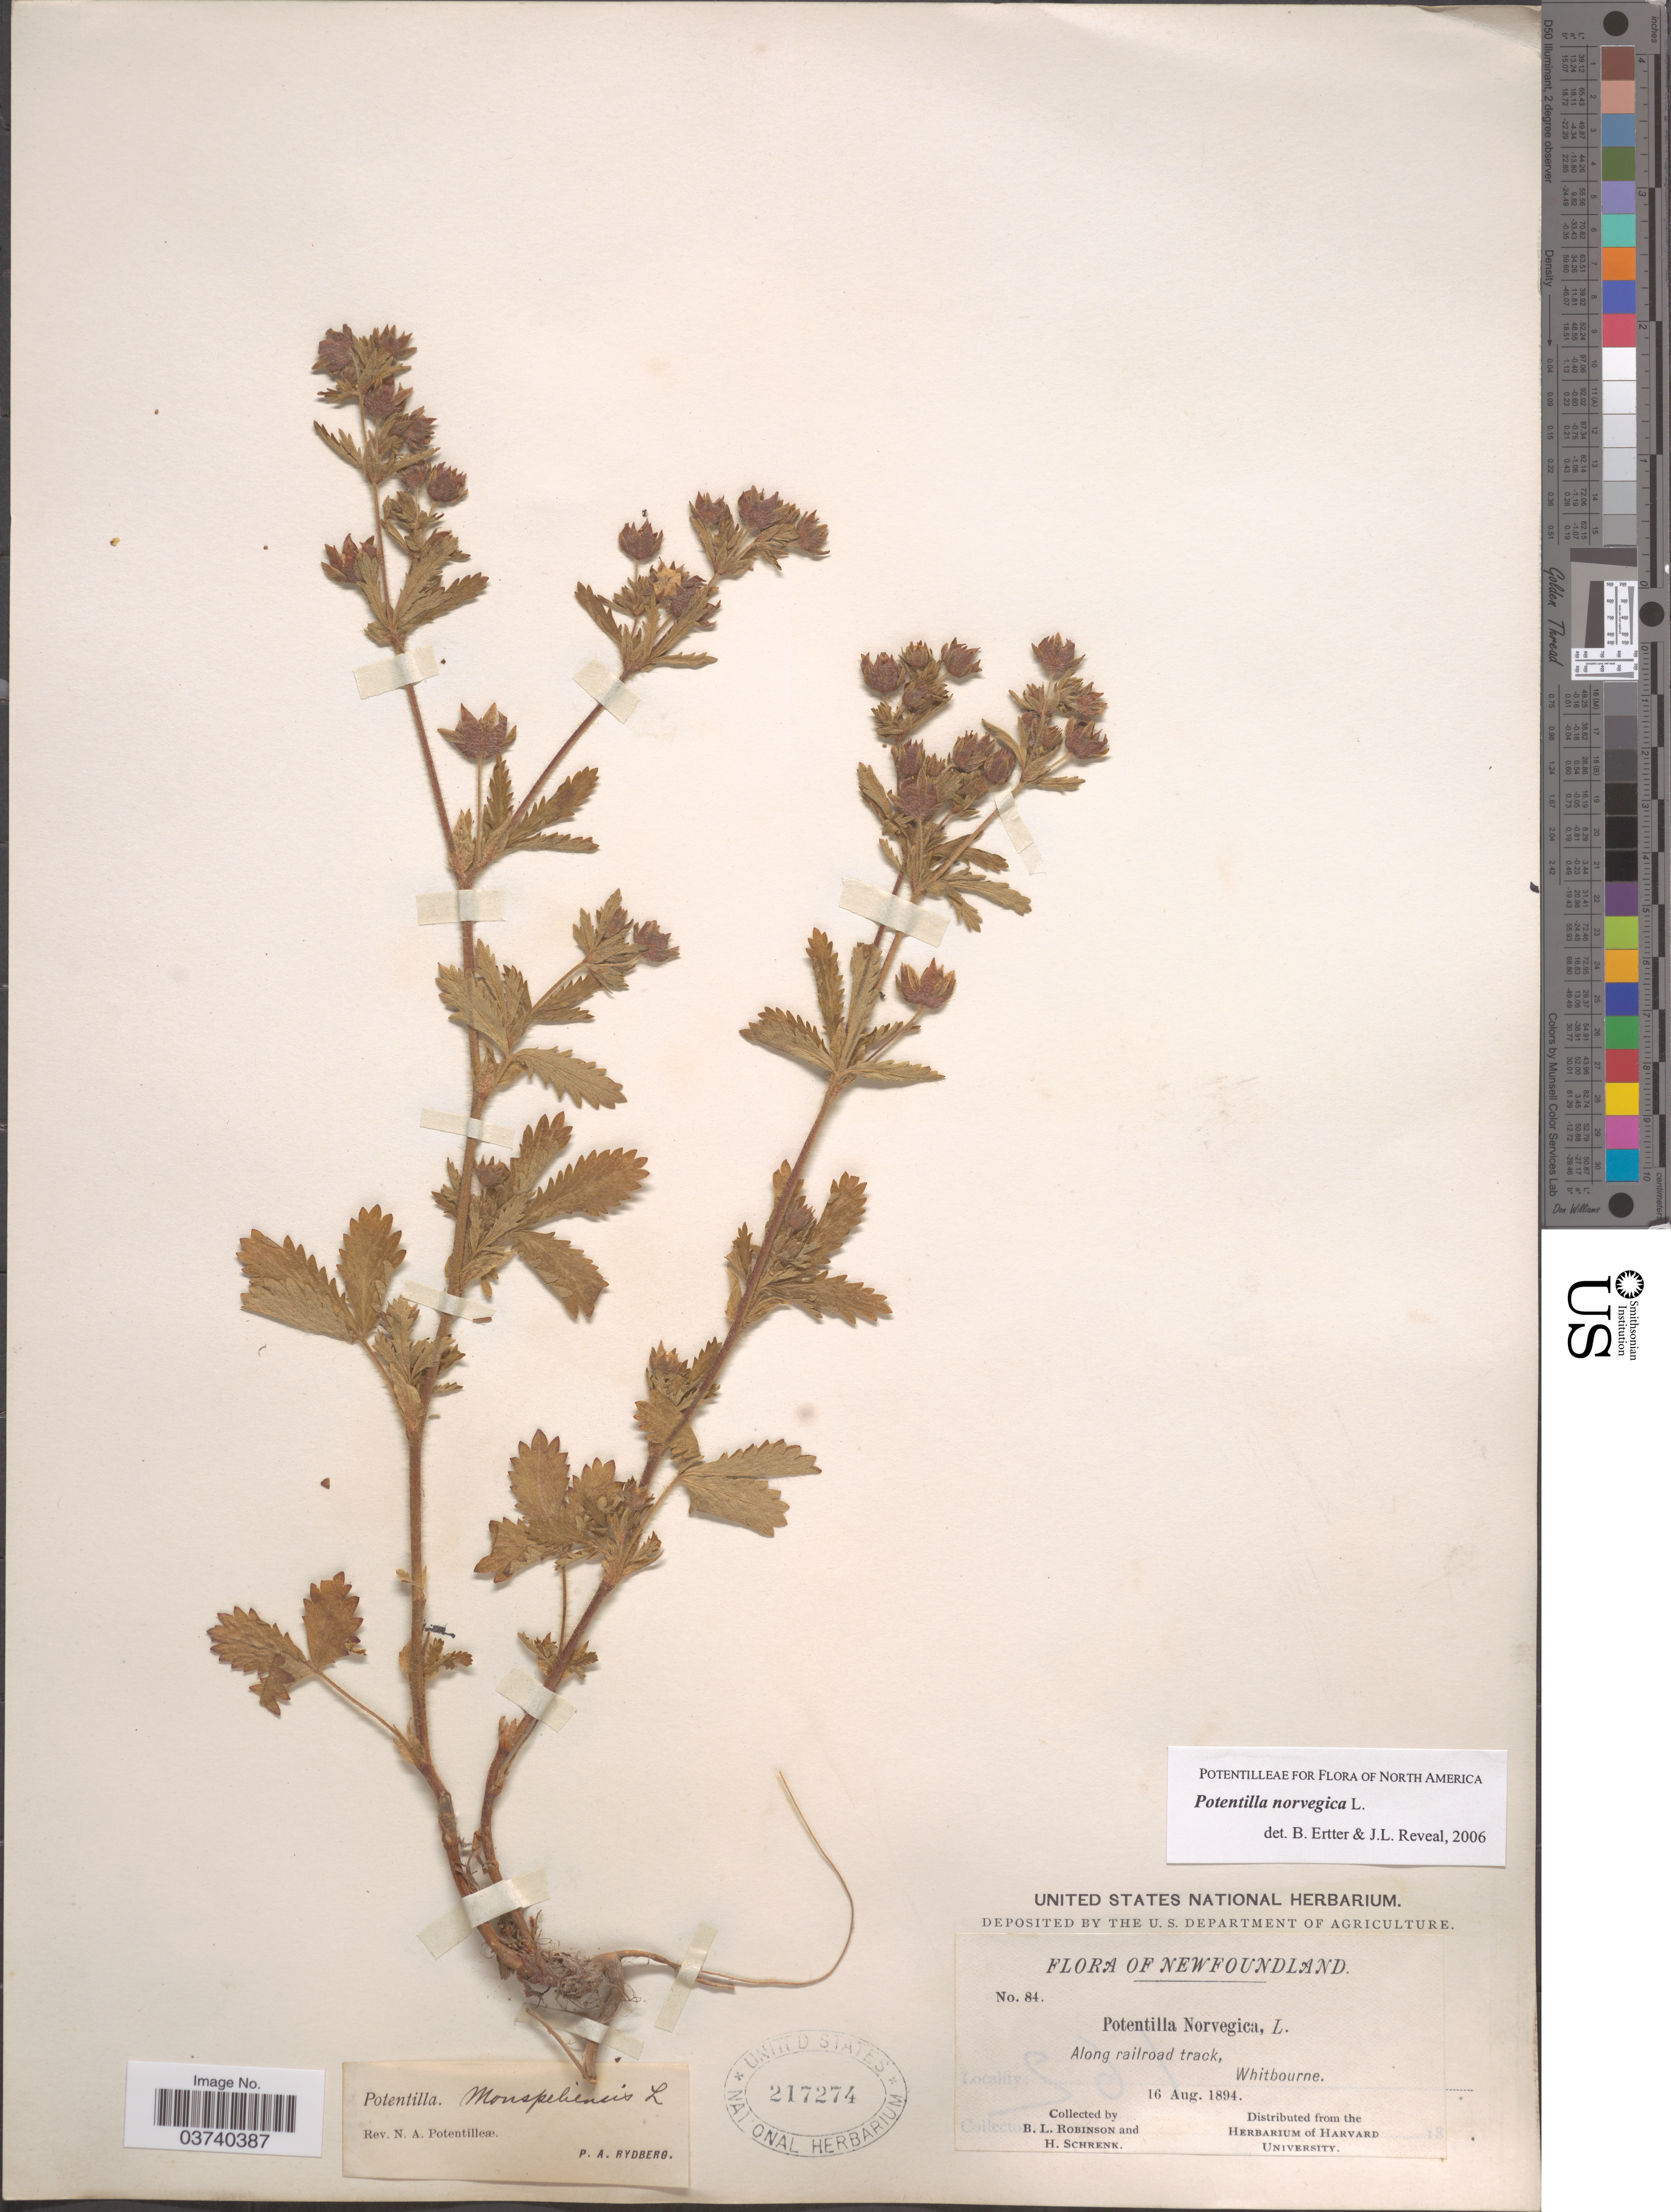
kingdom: Plantae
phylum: Tracheophyta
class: Magnoliopsida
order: Rosales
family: Rosaceae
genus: Potentilla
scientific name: Potentilla norvegica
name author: L.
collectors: B. L. Robinson & H. Schrenk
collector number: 84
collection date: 1894-08-16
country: Canada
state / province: Newfoundland and Labrador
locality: Along railroad track, Whitbourne.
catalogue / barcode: US 217274